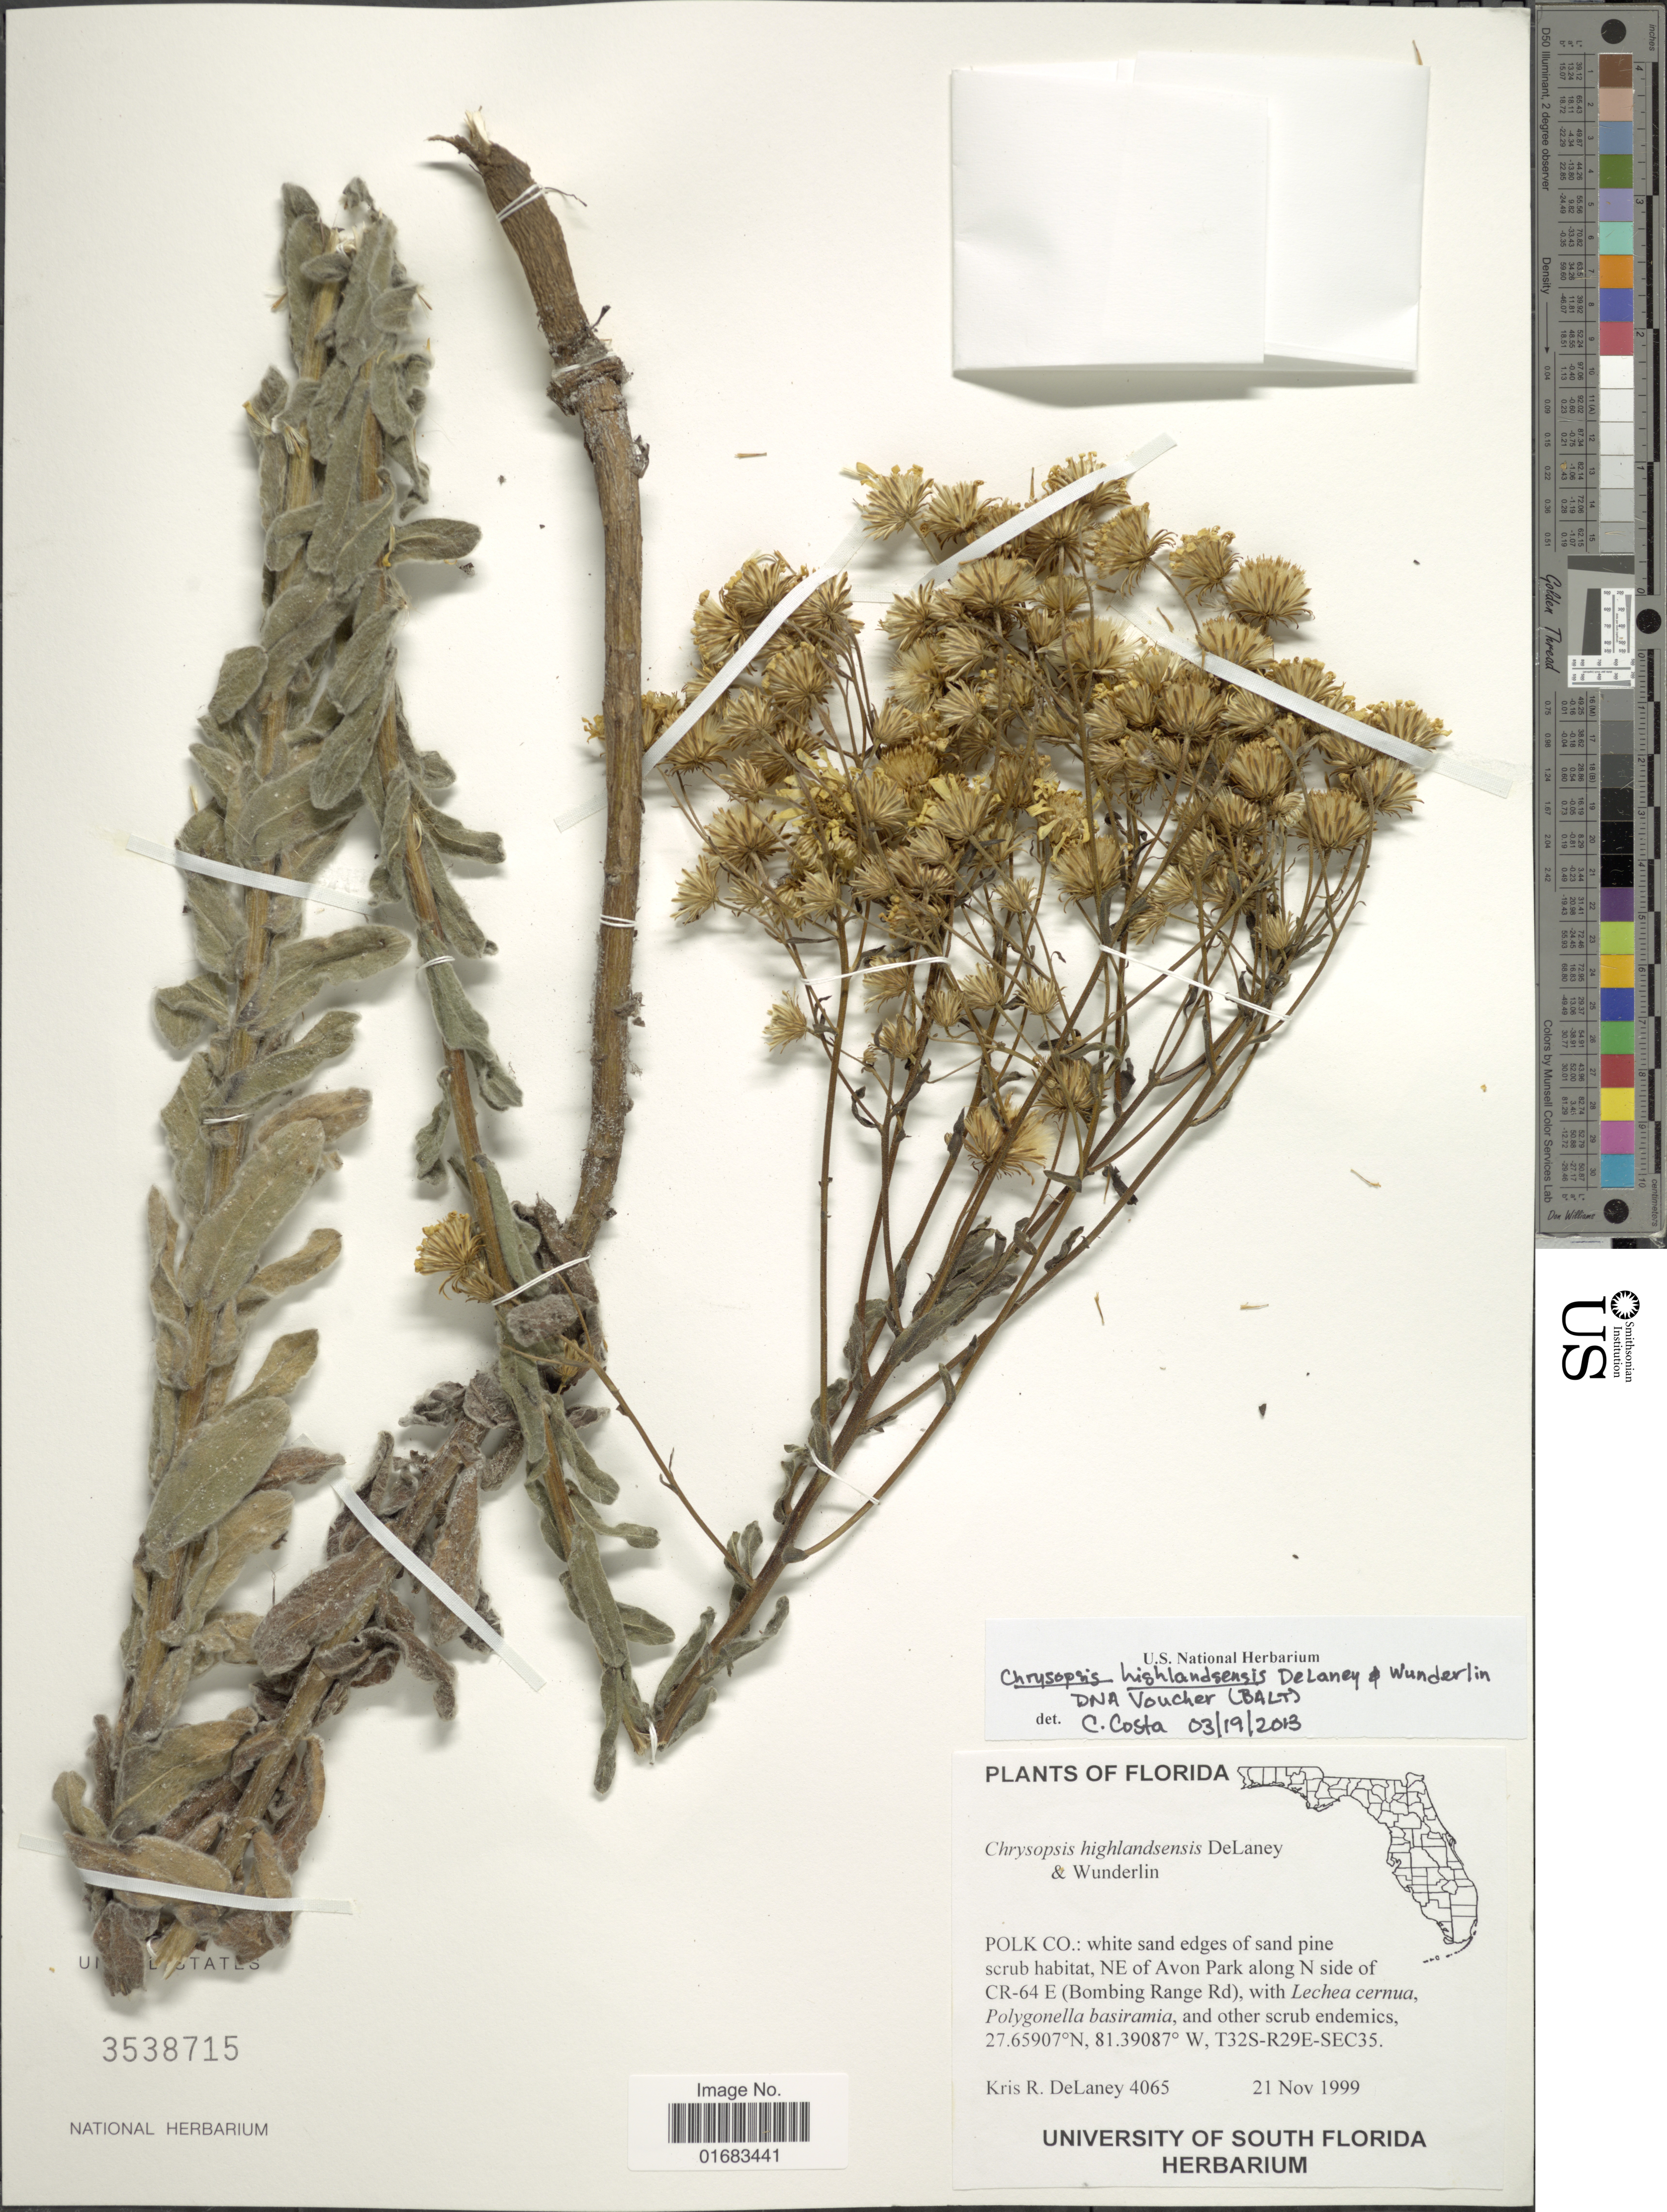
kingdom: Plantae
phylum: Tracheophyta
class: Magnoliopsida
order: Asterales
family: Asteraceae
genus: Chrysopsis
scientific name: Chrysopsis highlandsensis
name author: DeLaney & Wunderlin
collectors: K. R. DeLaney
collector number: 4065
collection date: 1999-11-21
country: United States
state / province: Florida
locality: Polk. Co: white sand edges of sand pine scrub habitat, NE of Avon Park along N side of CR - 64 E ( Bombing Range Rd ) .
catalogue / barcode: US 3538715